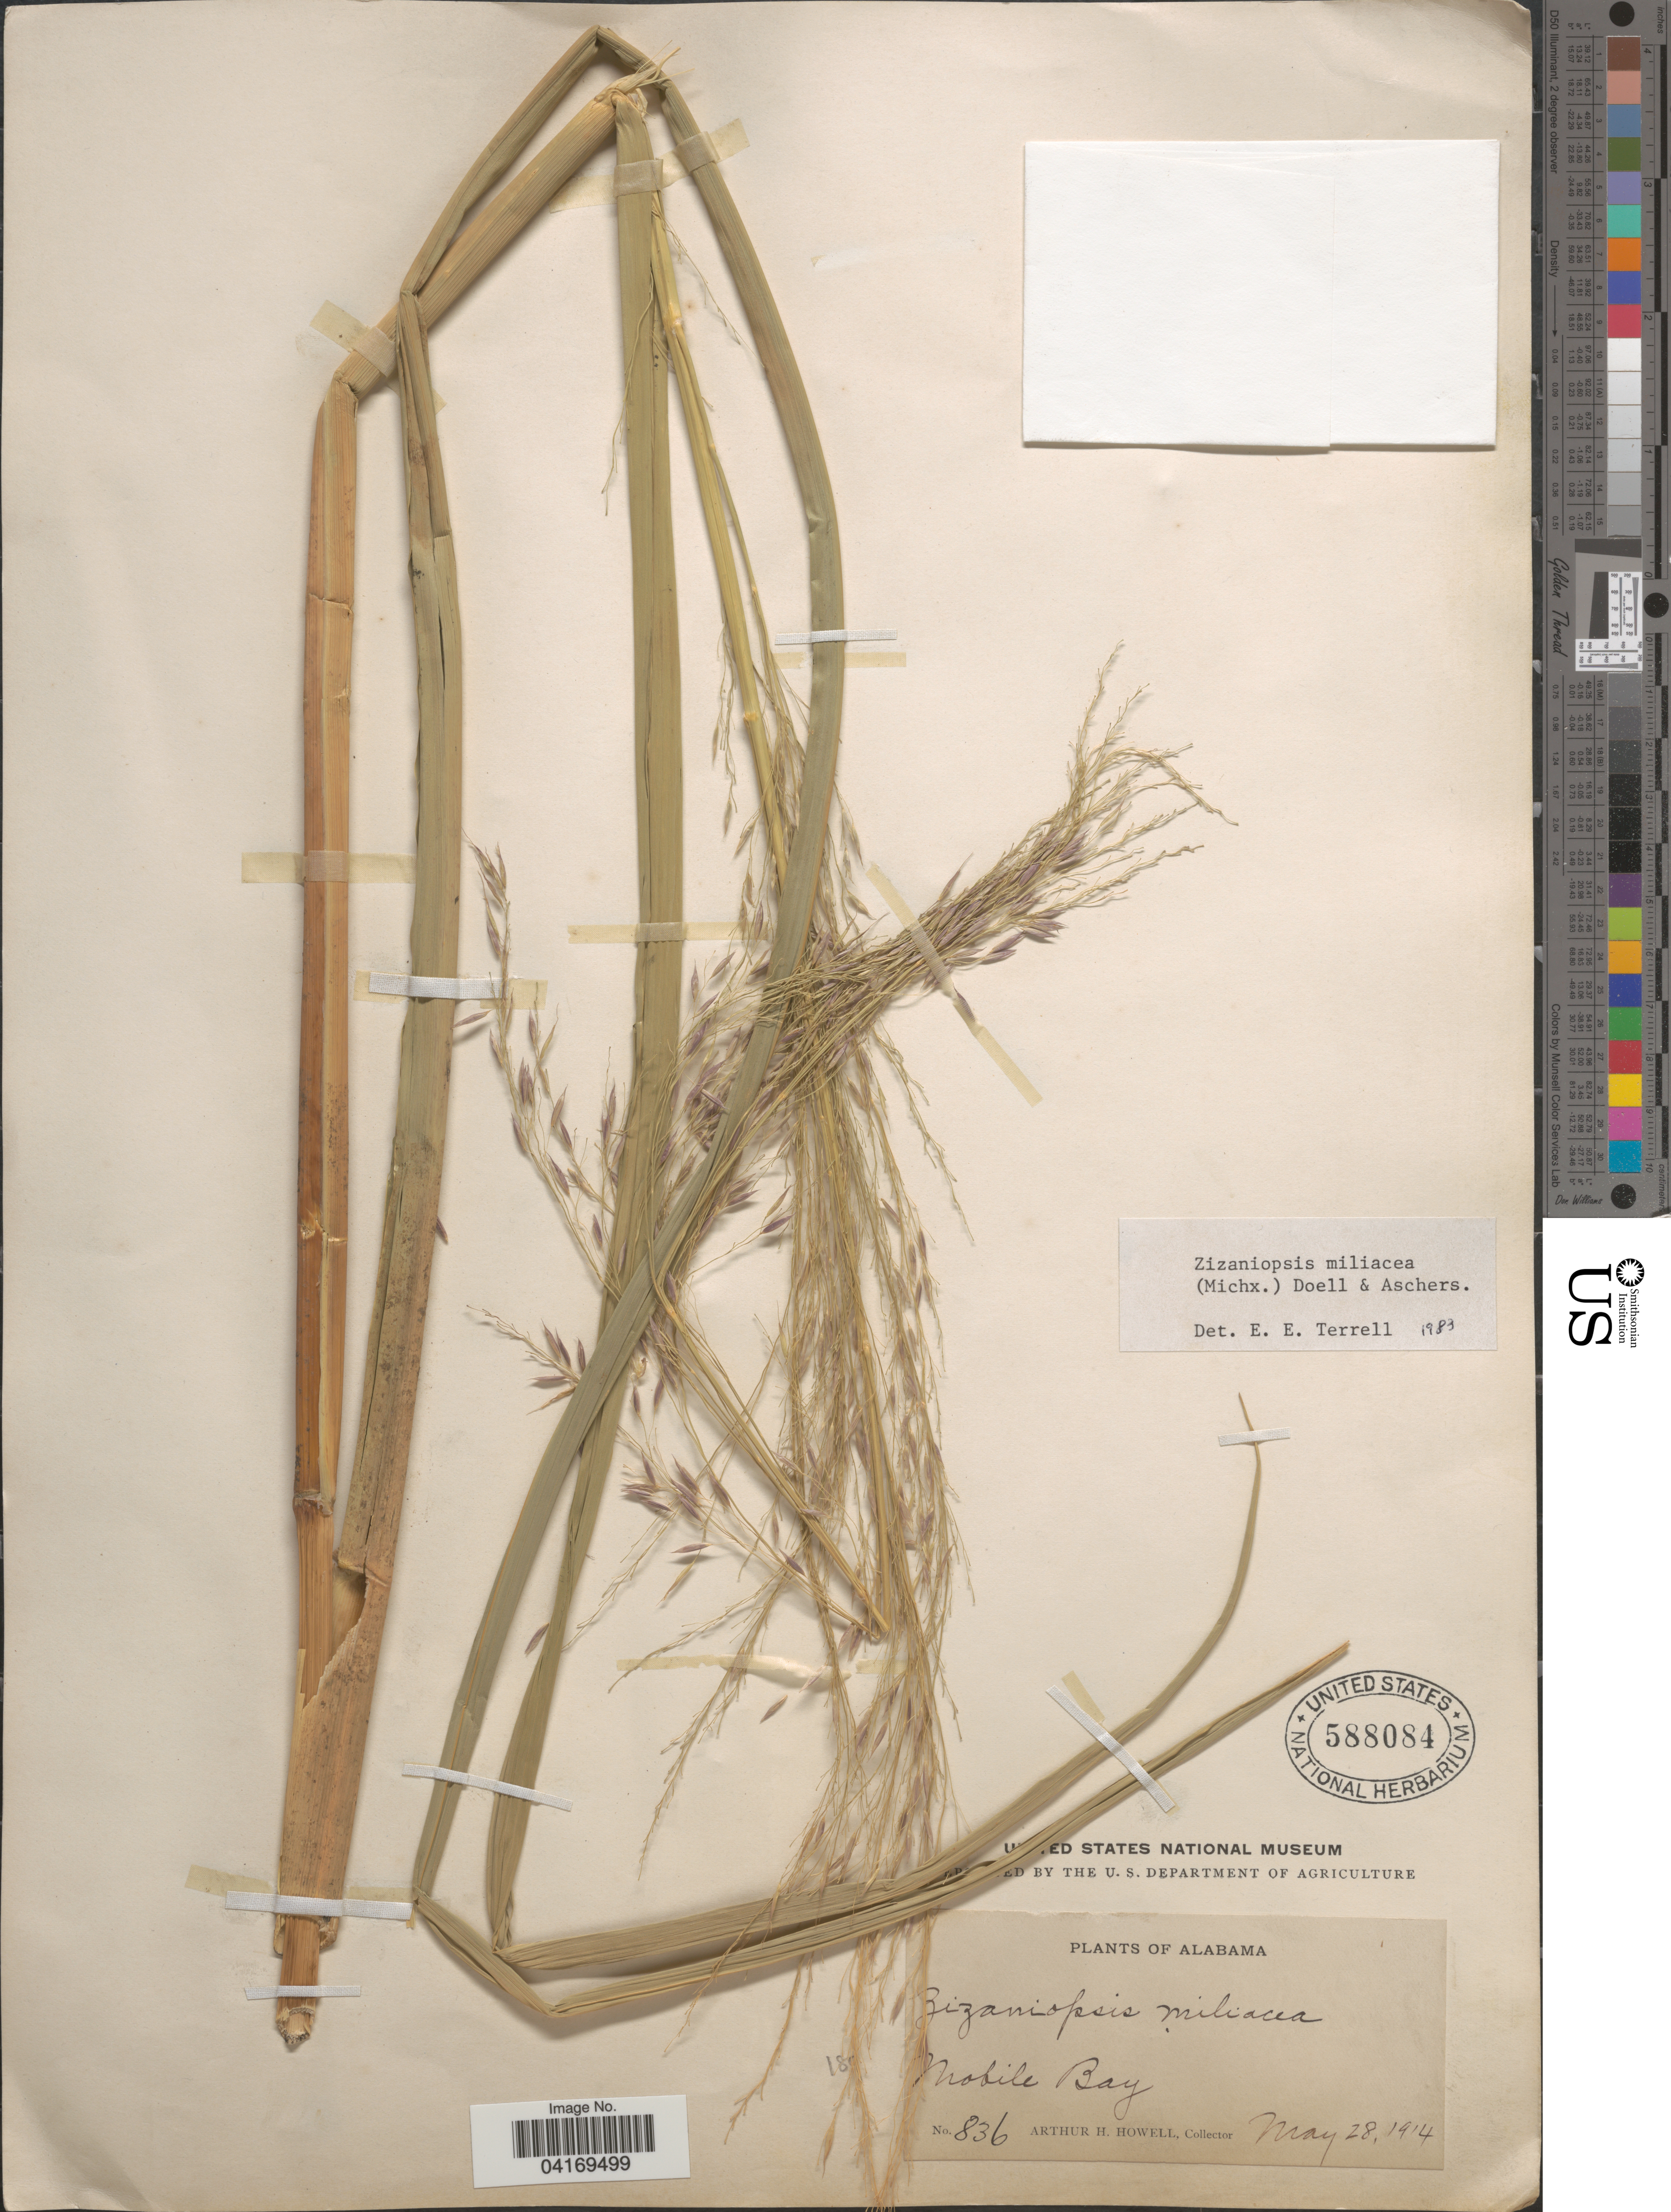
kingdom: Plantae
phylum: Tracheophyta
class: Liliopsida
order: Poales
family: Poaceae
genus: Zizaniopsis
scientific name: Zizaniopsis miliacea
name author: (Michx.) Döll & Asch.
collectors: A. H. Howell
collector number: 836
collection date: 1914-05-28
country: United States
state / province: Alabama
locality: Mobile Bay.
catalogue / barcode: US 588084